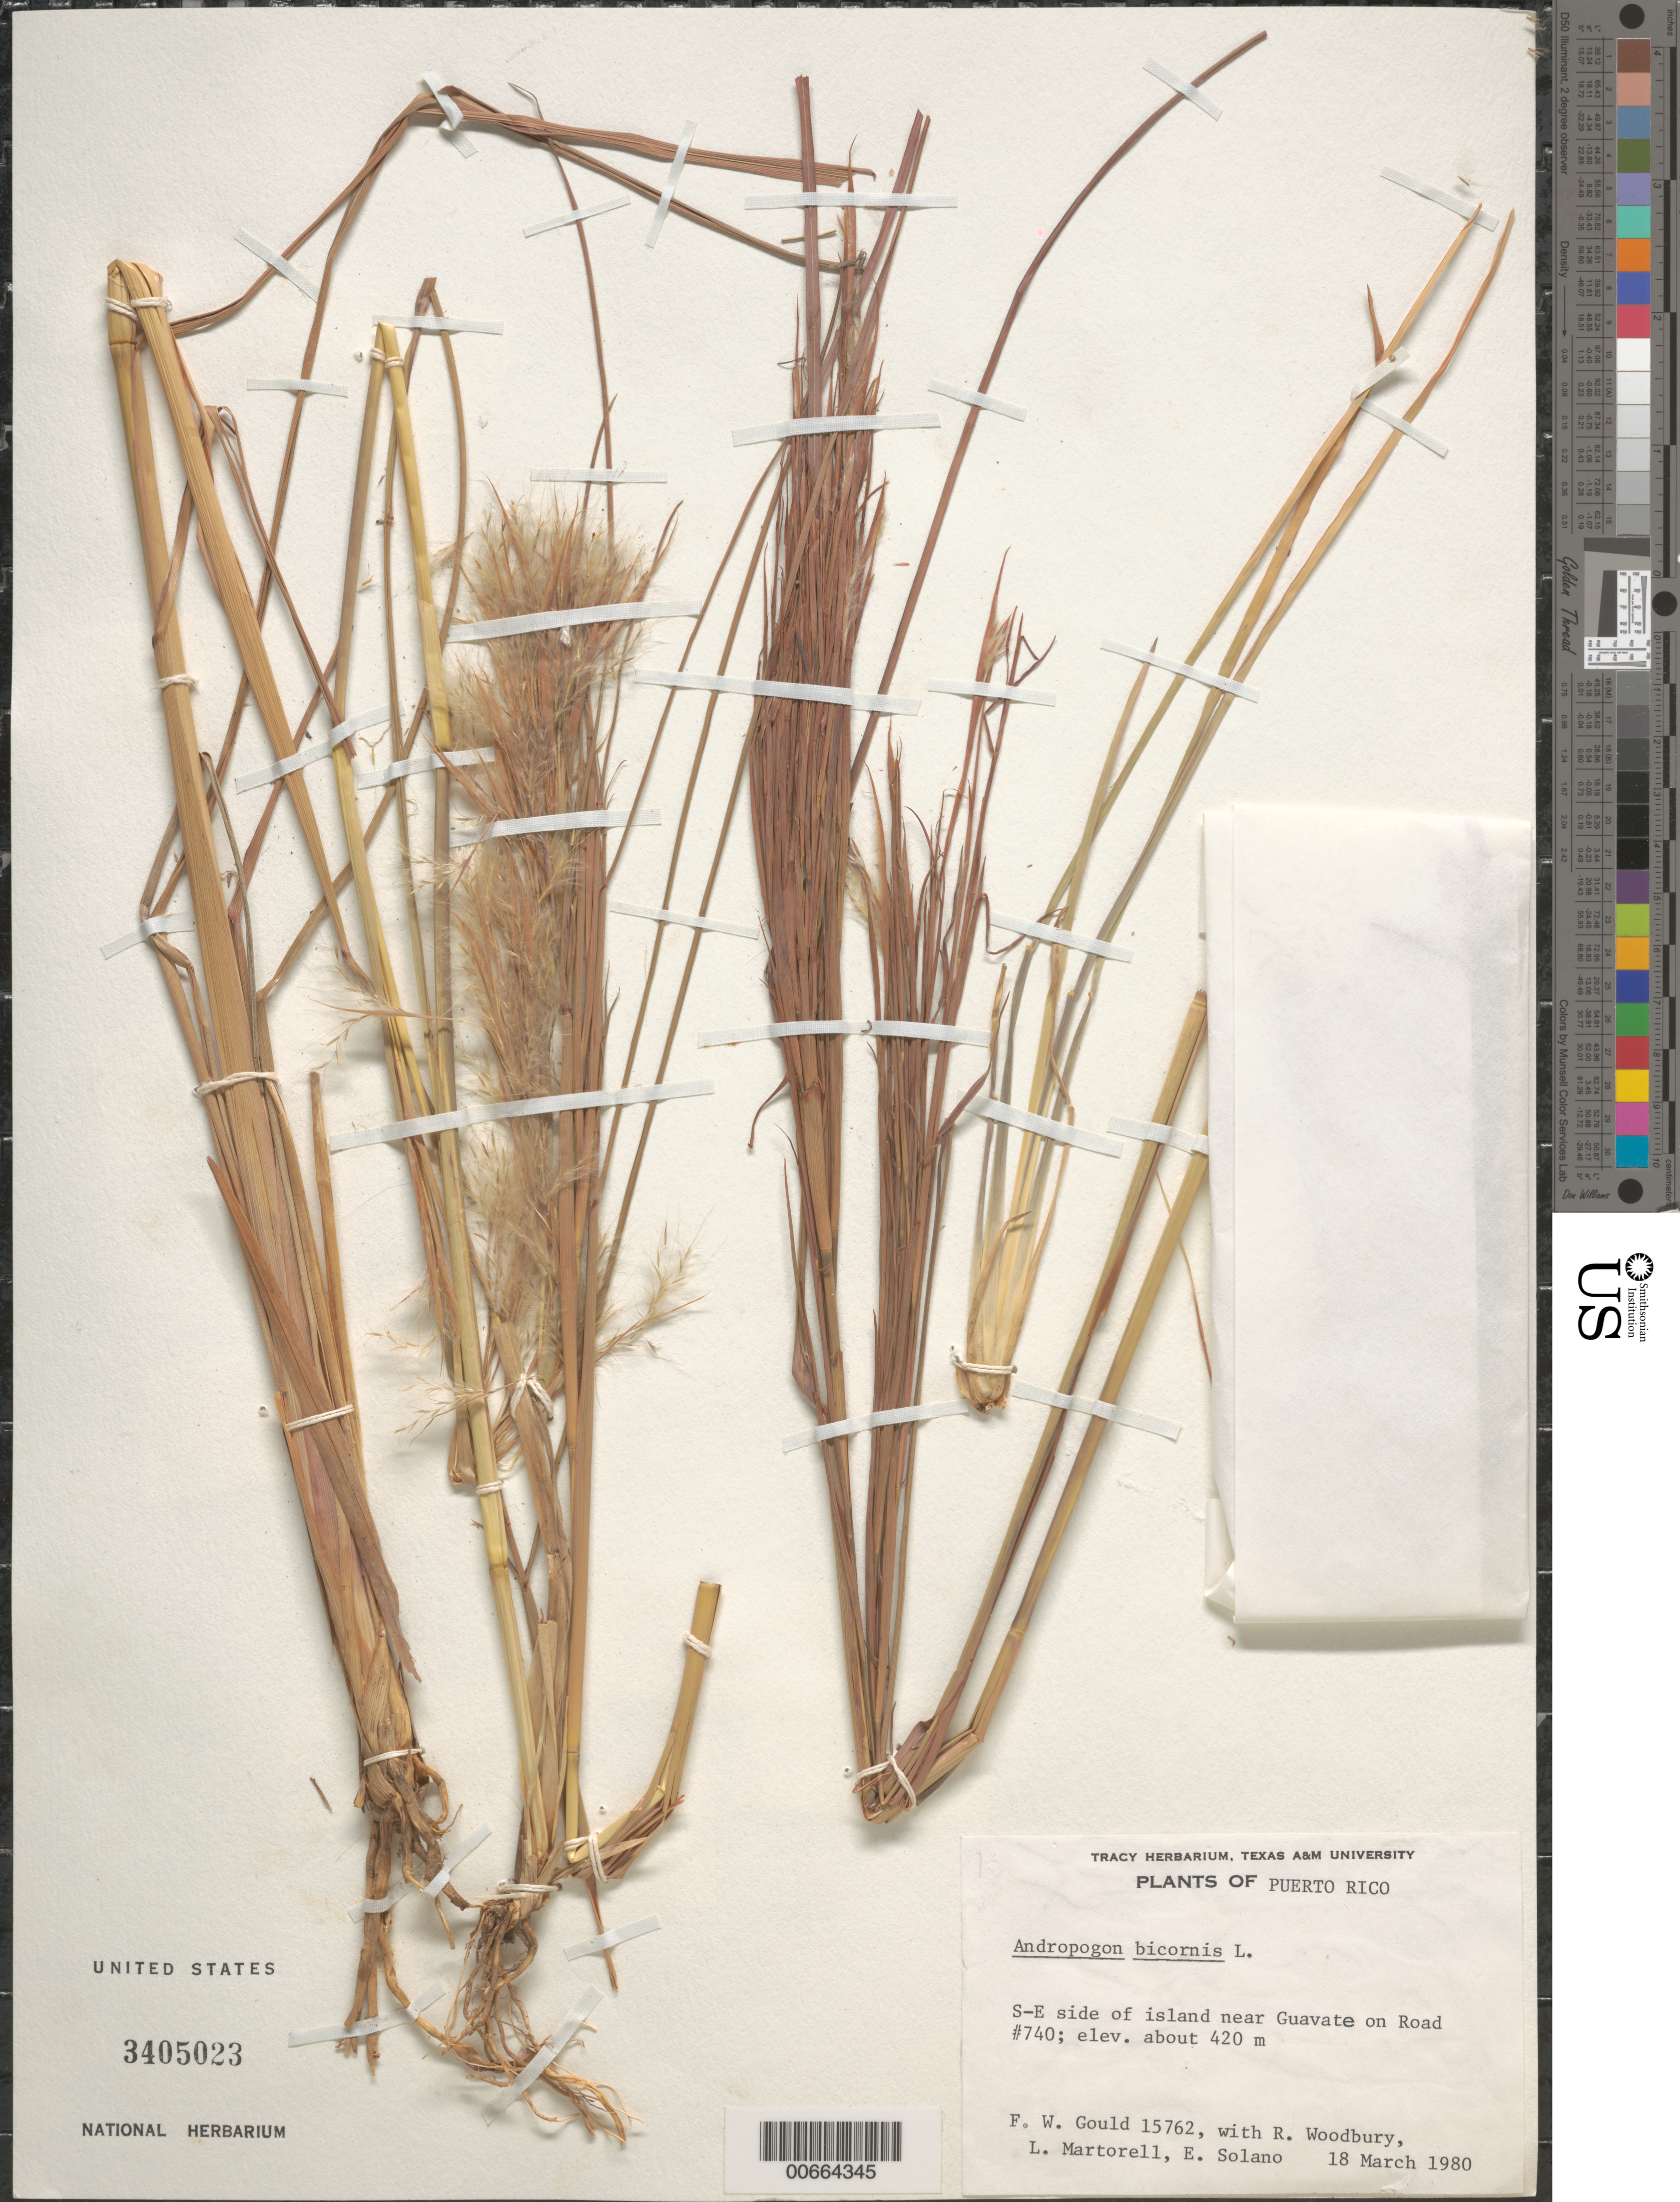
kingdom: Plantae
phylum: Tracheophyta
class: Liliopsida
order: Poales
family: Poaceae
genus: Andropogon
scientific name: Andropogon bicornis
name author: L.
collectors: F. W. Gould, R. O. Woodbury, L. Martorell & E. Solano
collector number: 15762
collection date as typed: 18 Mar 1980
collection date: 1980-03-18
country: Puerto Rico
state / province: Cayey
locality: Guavate, near, on Road #740, SE side of Island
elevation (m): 420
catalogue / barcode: US 3405023